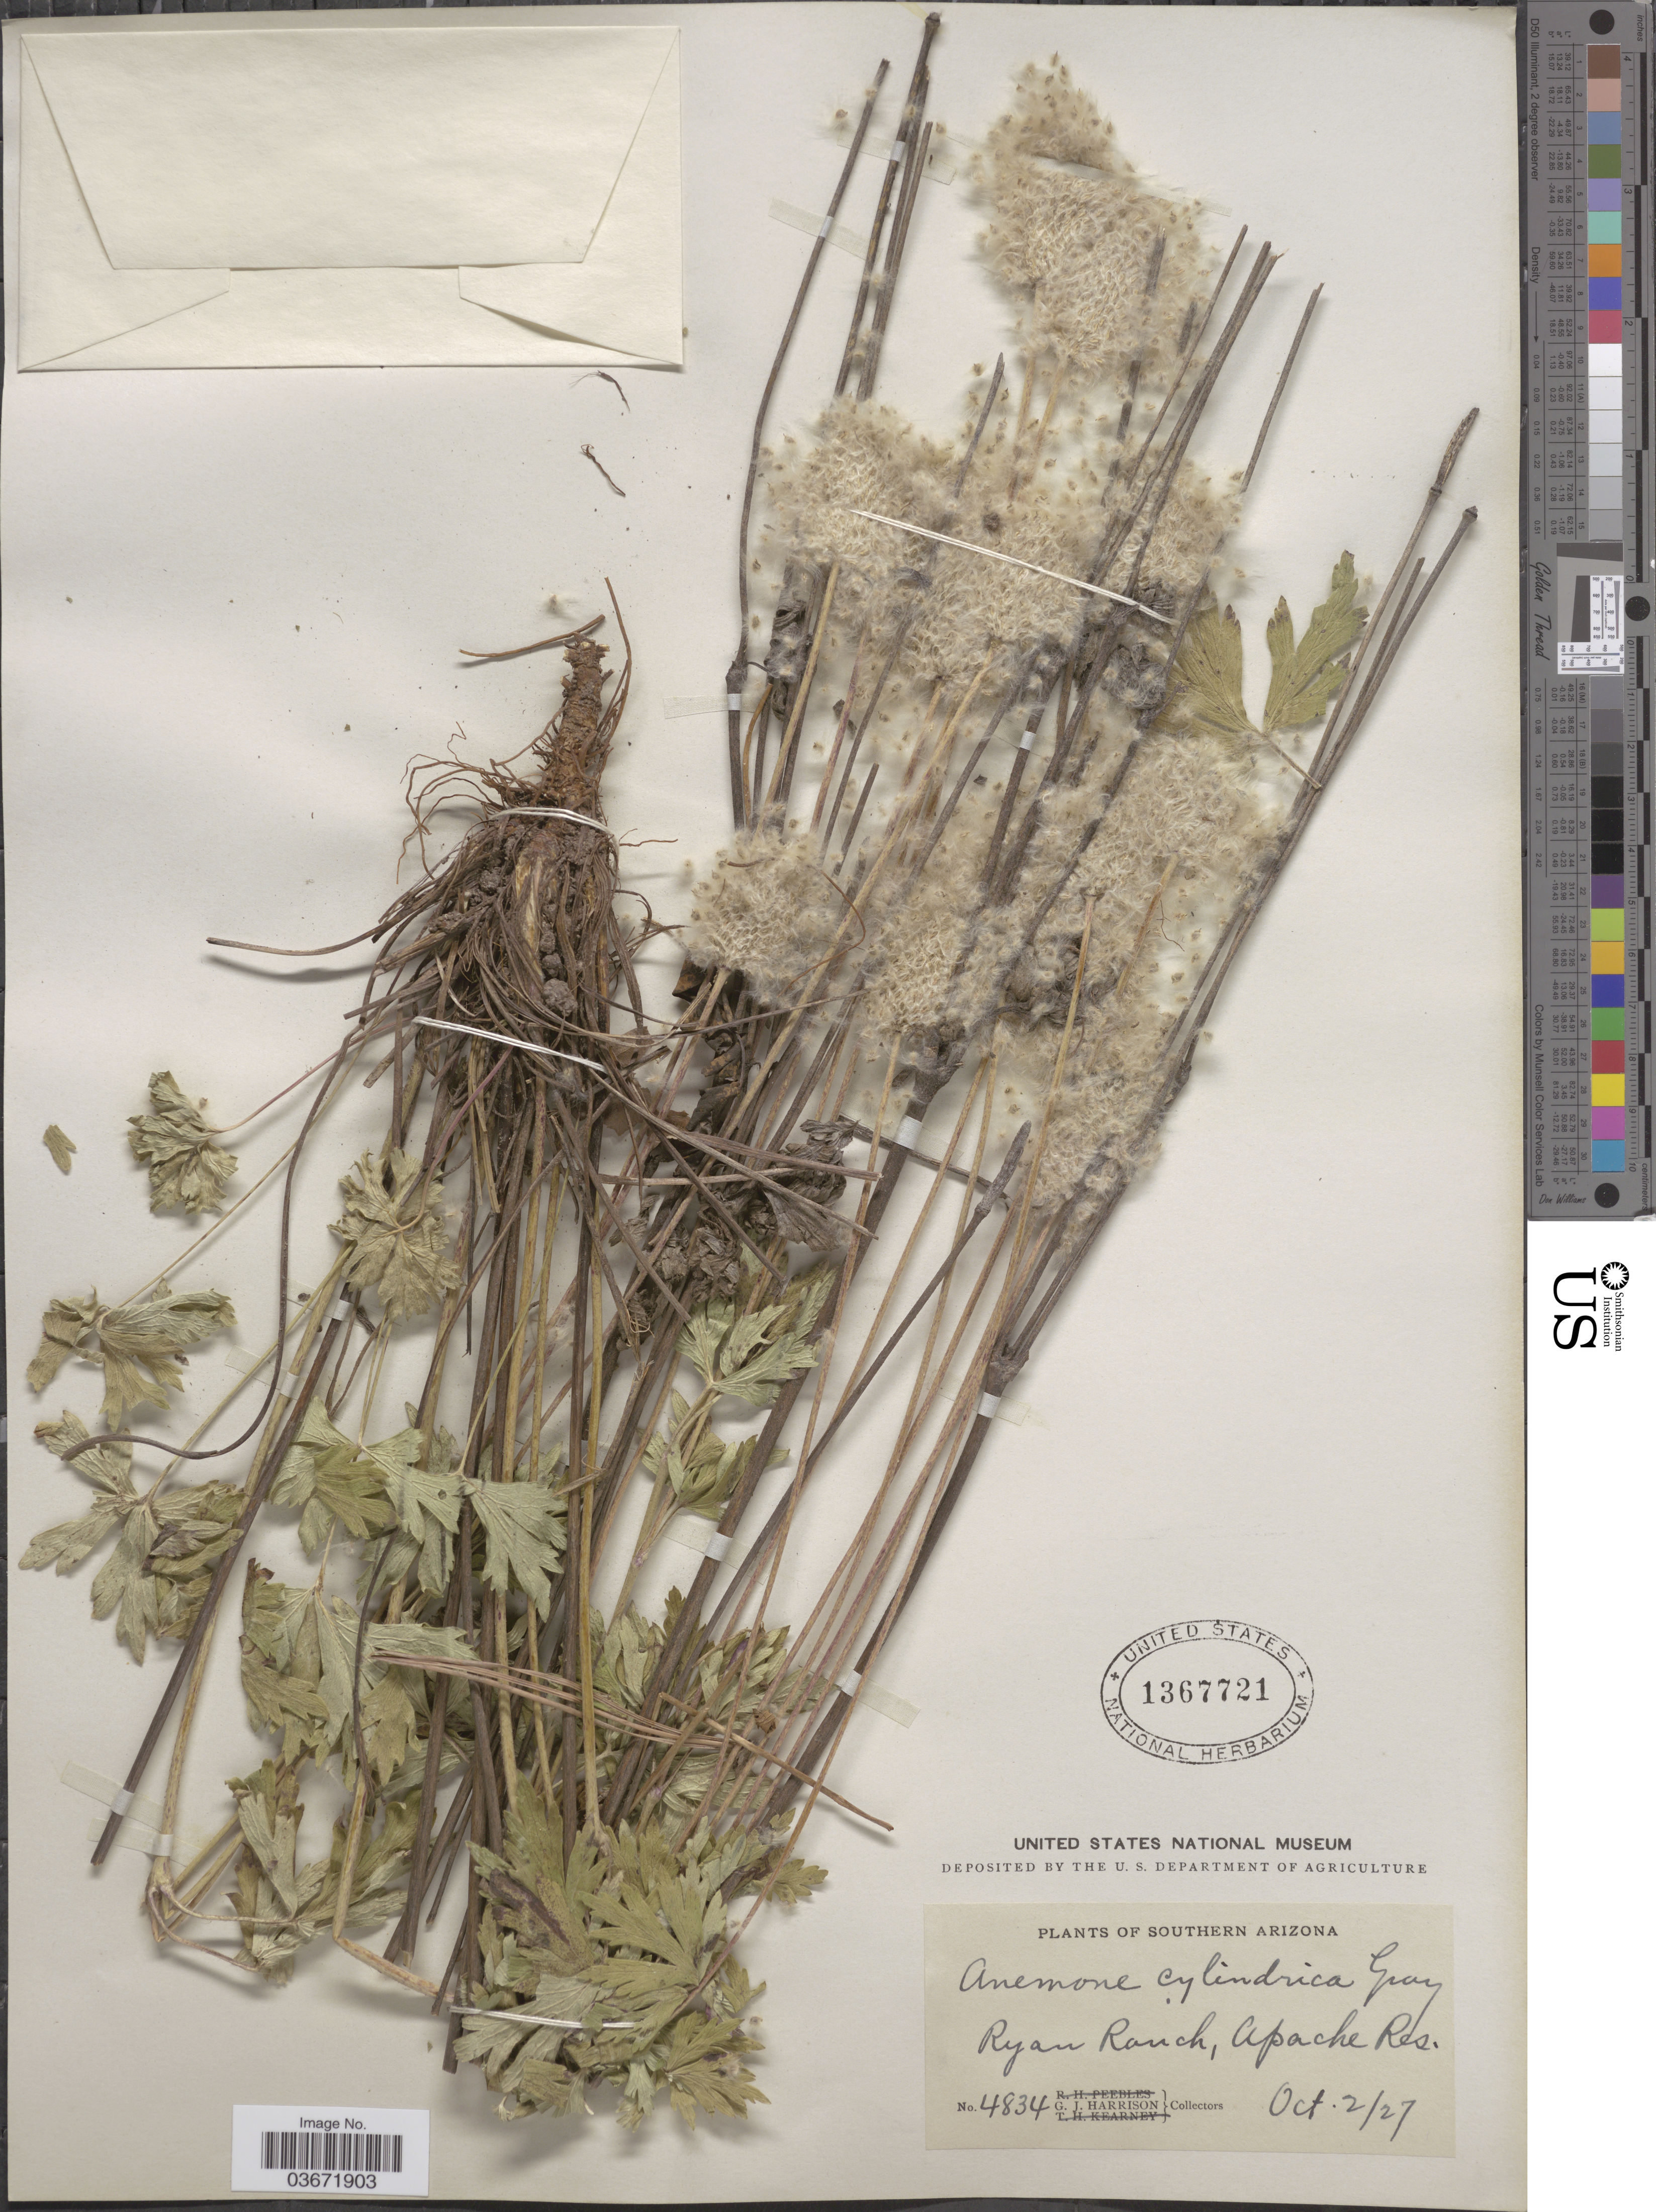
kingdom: Plantae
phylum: Tracheophyta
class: Magnoliopsida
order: Ranunculales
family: Ranunculaceae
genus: Anemone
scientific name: Anemone cylindrica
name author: A. Gray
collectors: G. J. Harrison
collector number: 4834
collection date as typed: Transcribed d/m/y: 2/10/27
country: United States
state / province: Arizona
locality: Southern Arizona, Ryan Ranch, Apache Res.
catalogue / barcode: US 1367721